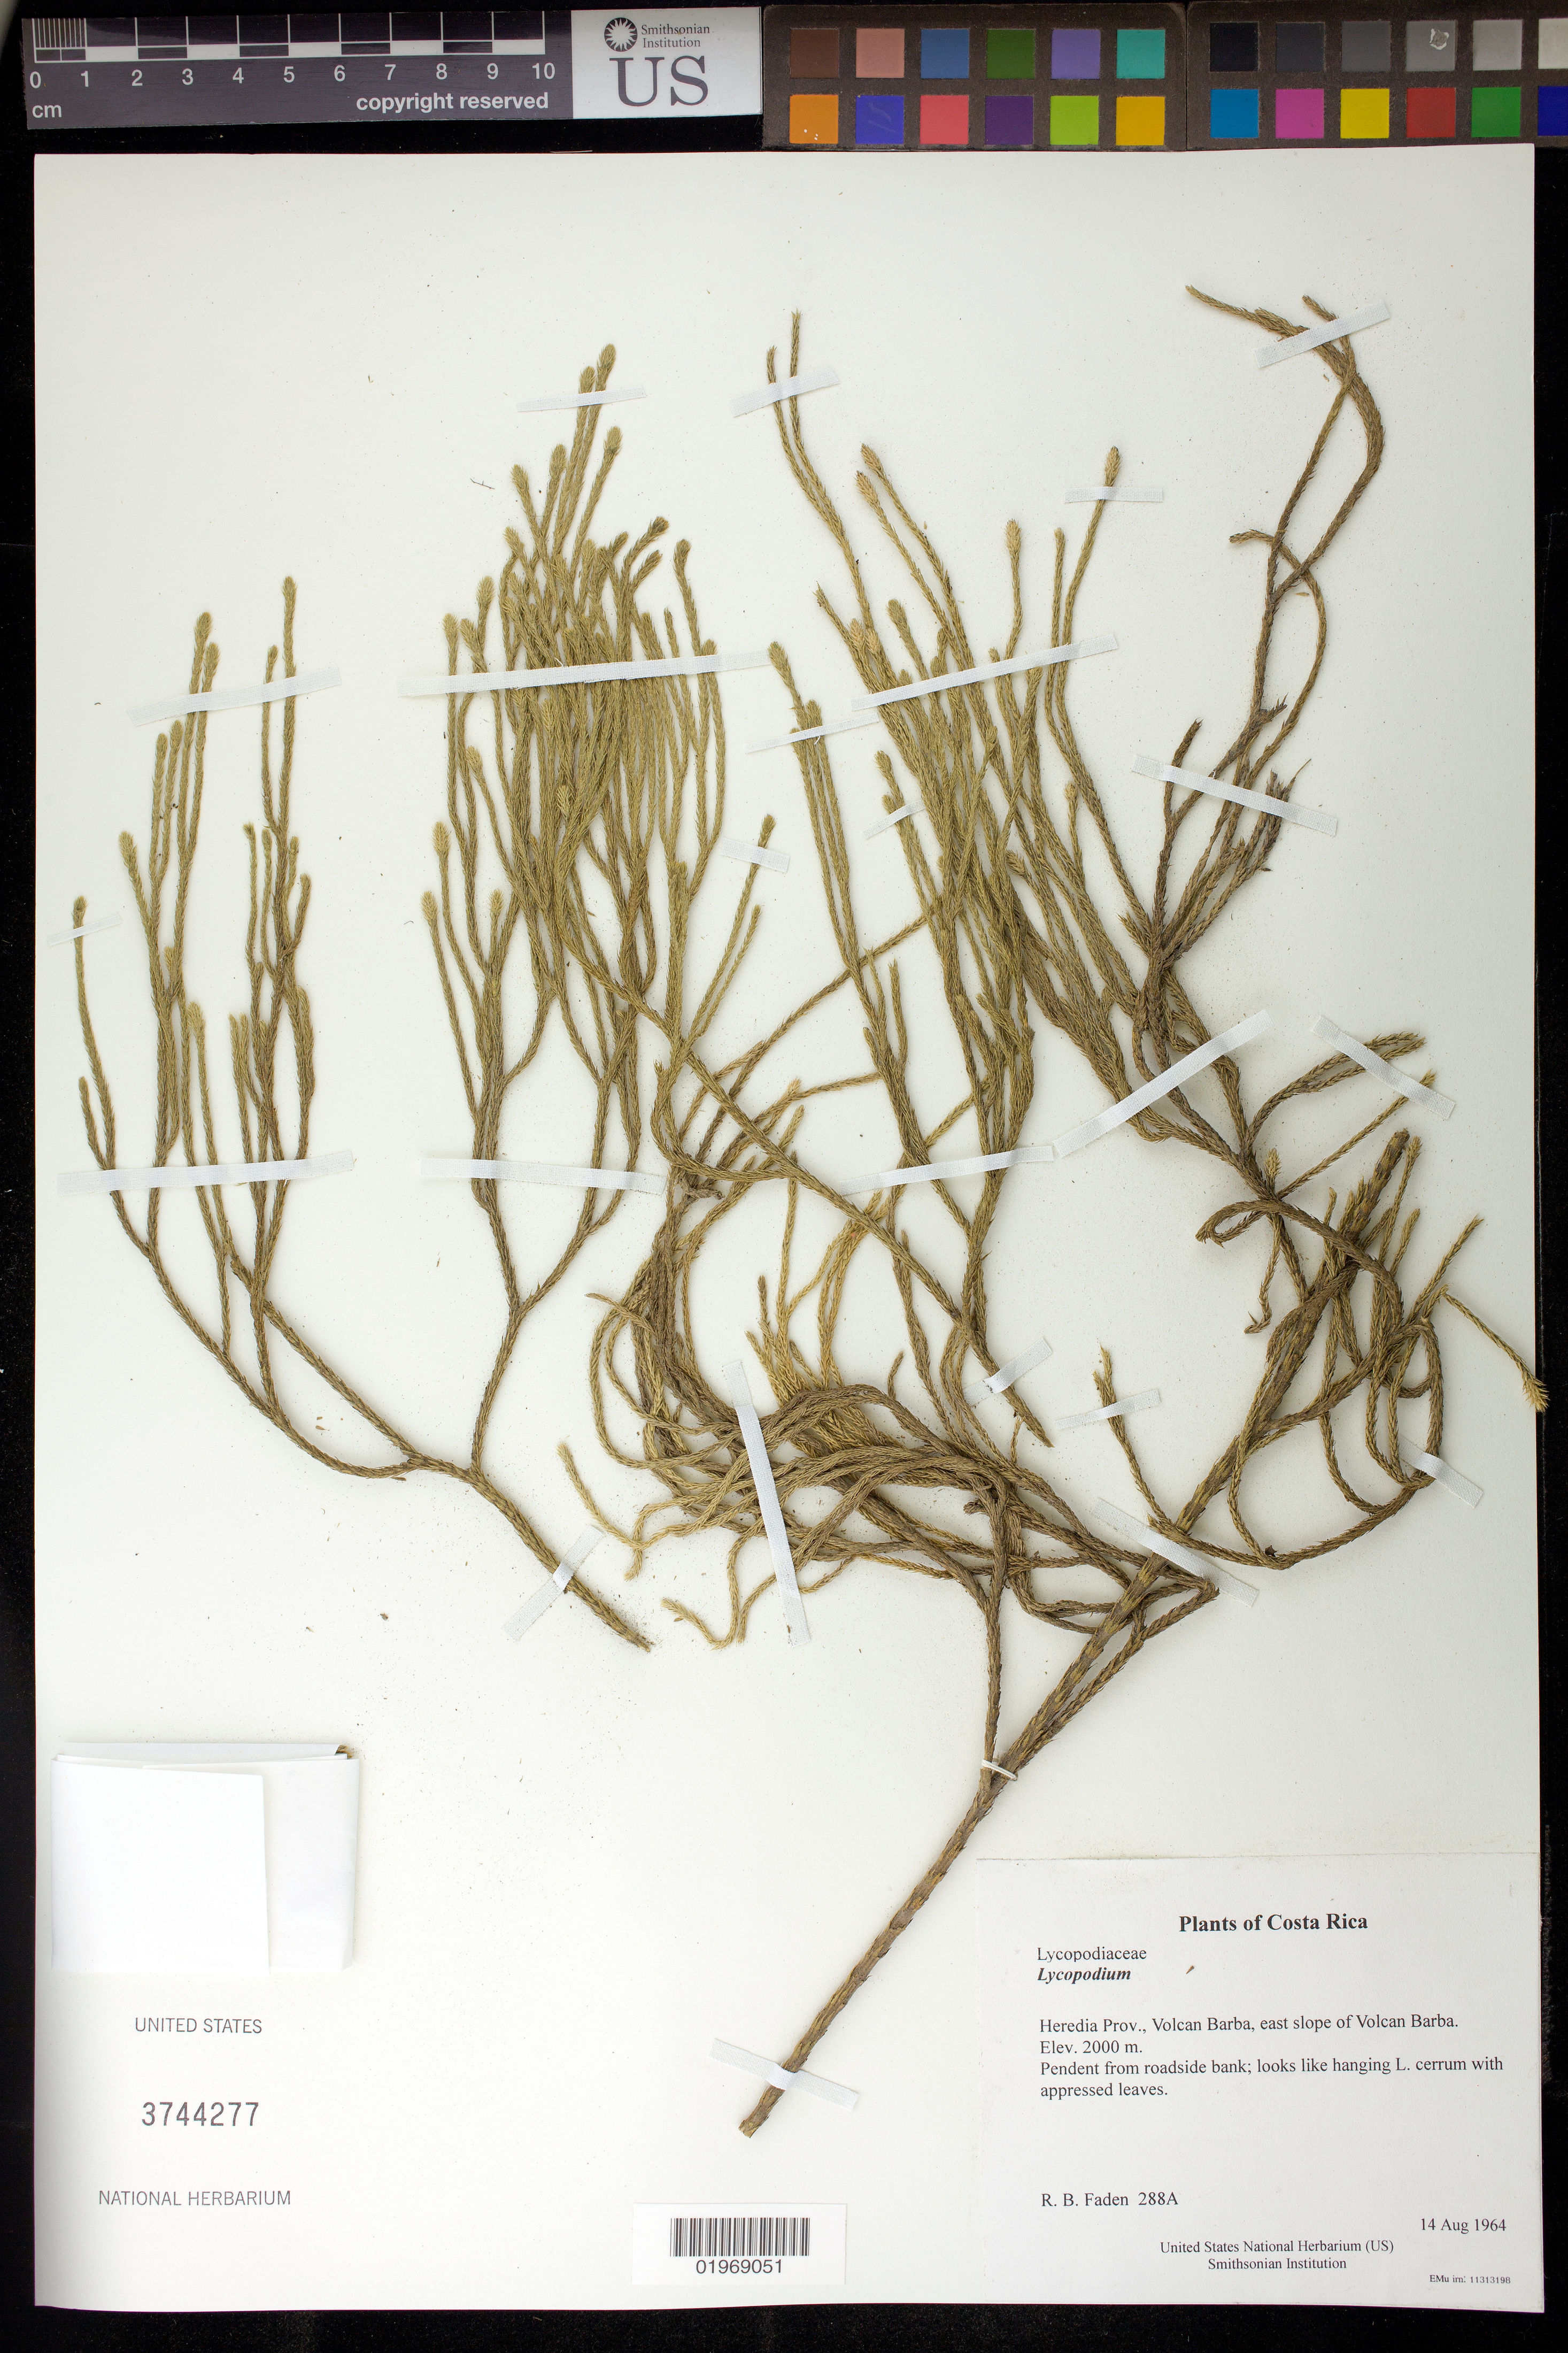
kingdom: Plantae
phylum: Tracheophyta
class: Lycopodiopsida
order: Lycopodiales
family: Lycopodiaceae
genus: Lycopodium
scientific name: Lycopodium sp.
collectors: R. B. Faden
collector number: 288A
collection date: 1964-08-14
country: Costa Rica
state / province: Heredia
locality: Volcan Barba, east slope of Volcan Barba.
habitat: Roadside bank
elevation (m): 2000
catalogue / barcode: US 3744277